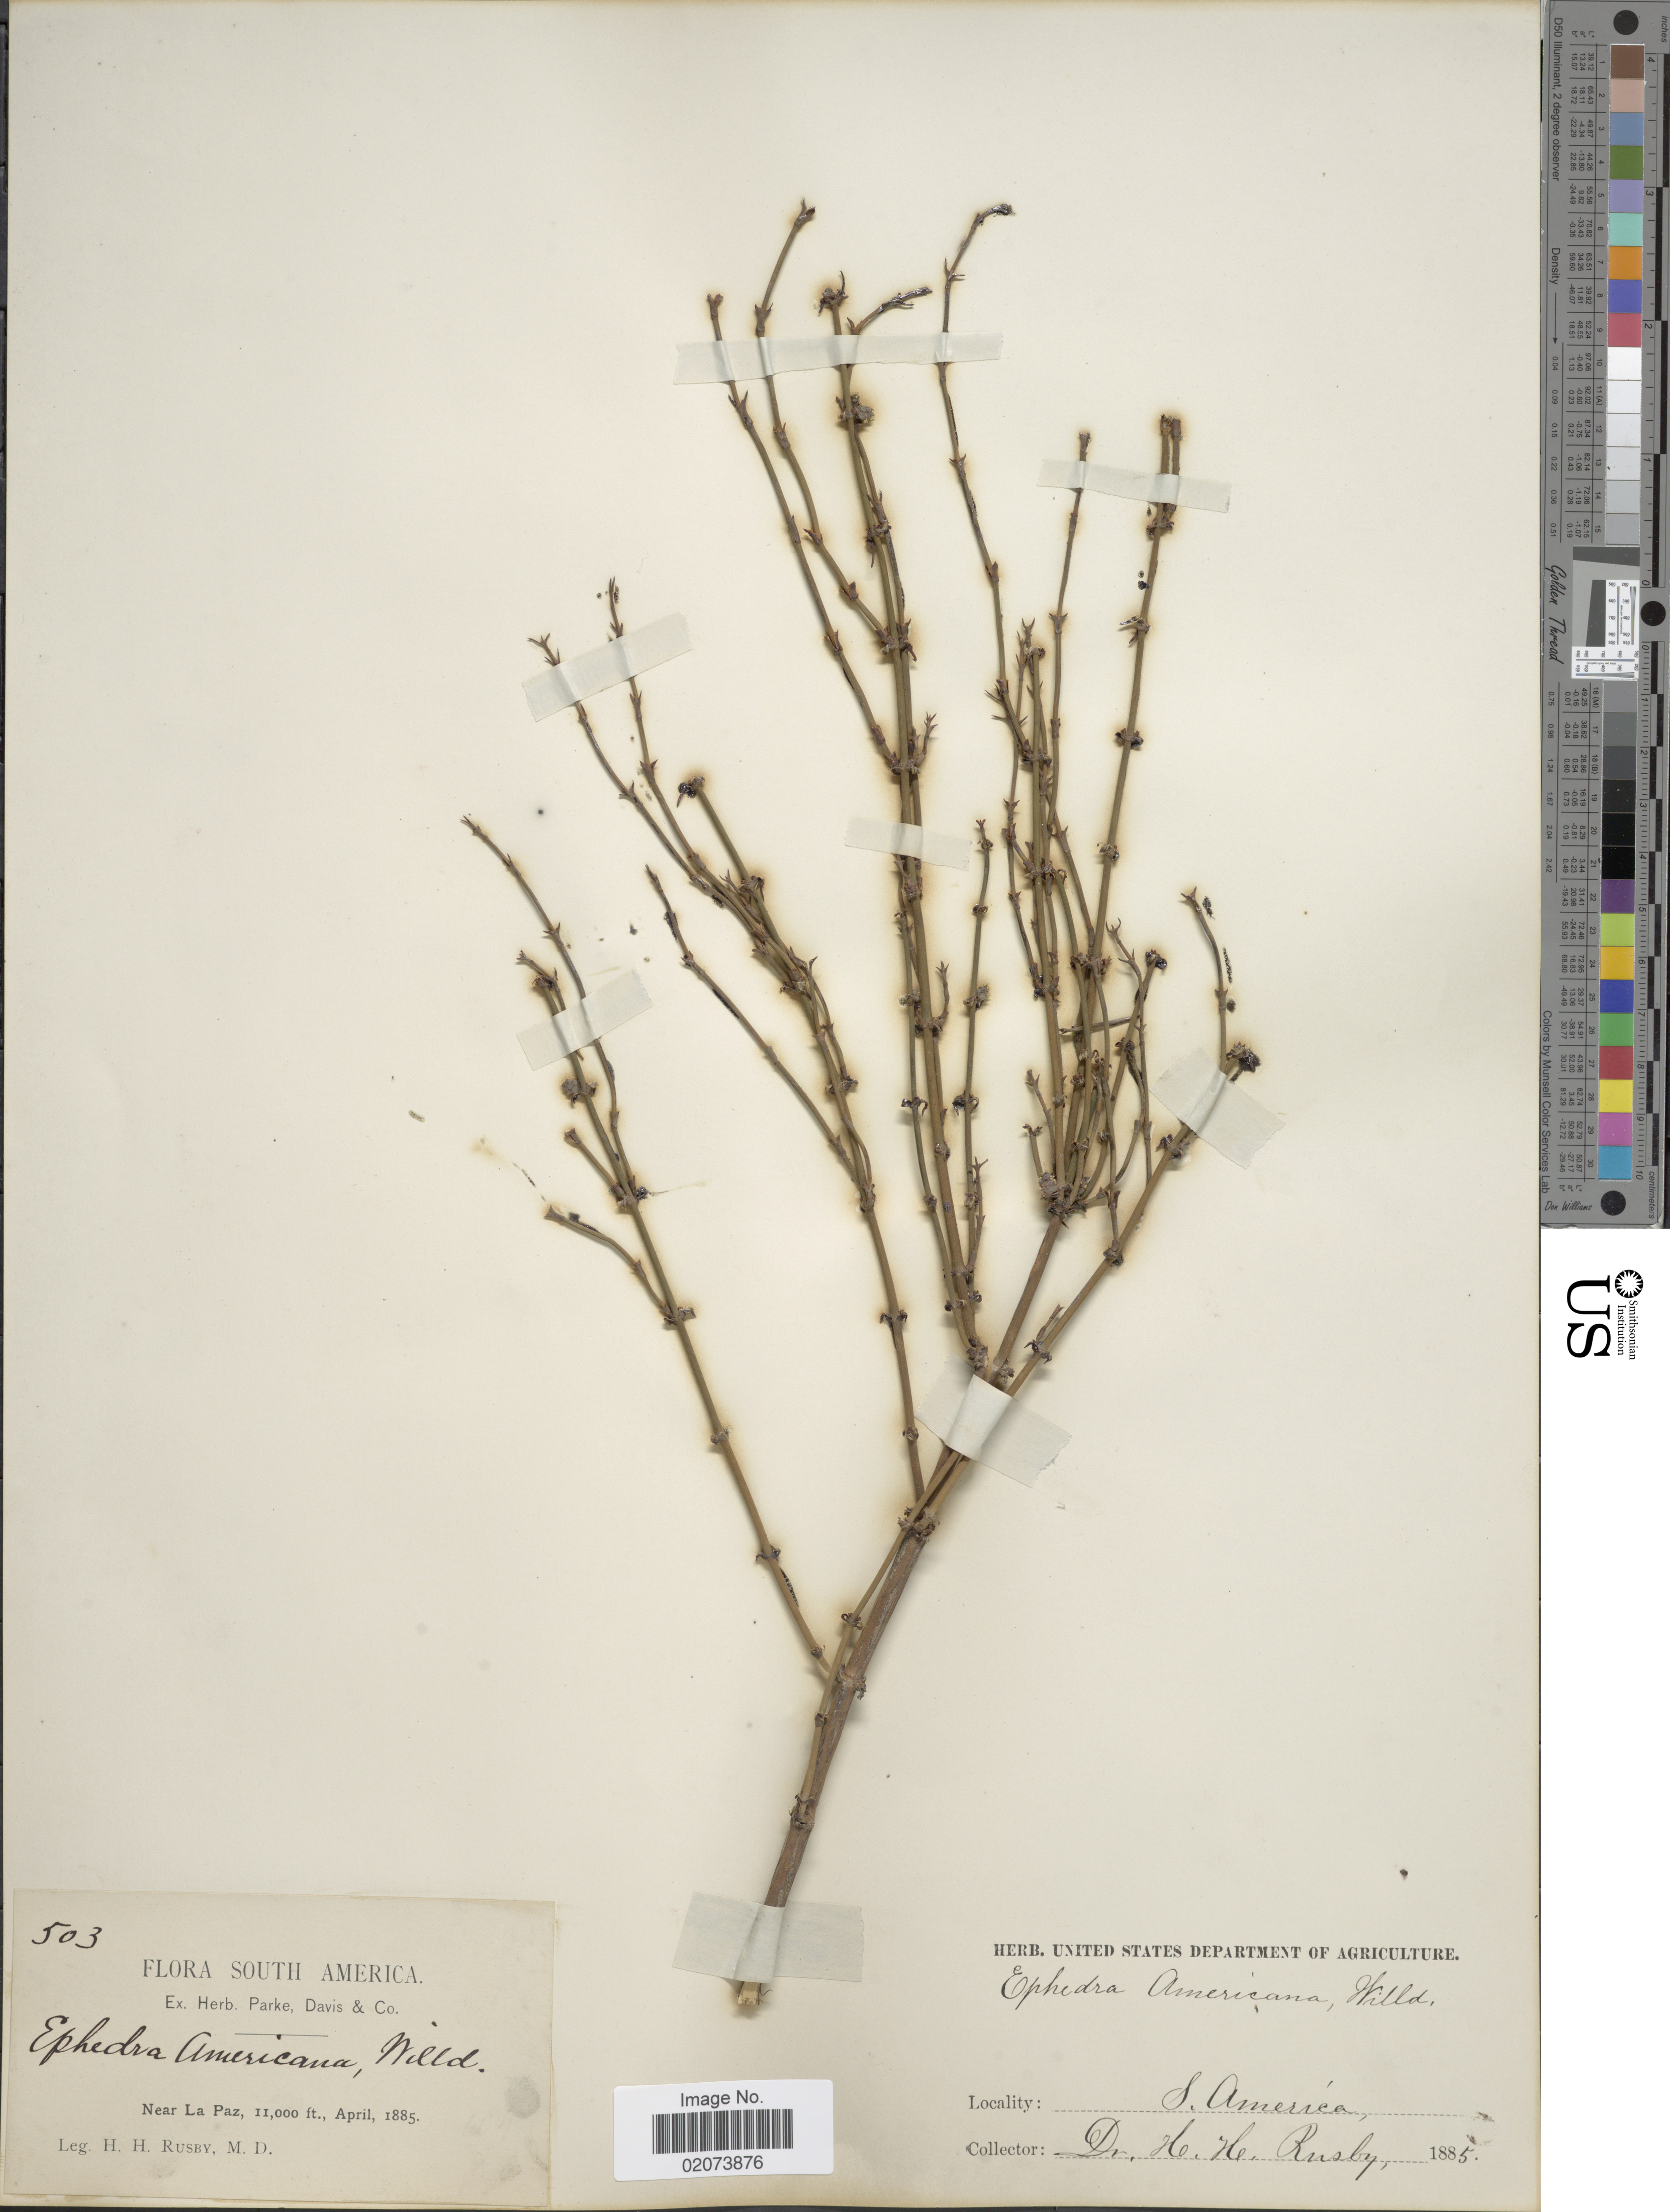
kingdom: Plantae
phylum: Tracheophyta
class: Gnetopsida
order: Ephedrales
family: Ephedraceae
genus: Ephedra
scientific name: Ephedra americana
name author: Humb. & Bonpl. ex Willd.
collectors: H. H. Rusby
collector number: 503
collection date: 1885-04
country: Bolivia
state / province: La Paz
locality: Near La Paz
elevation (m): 3048